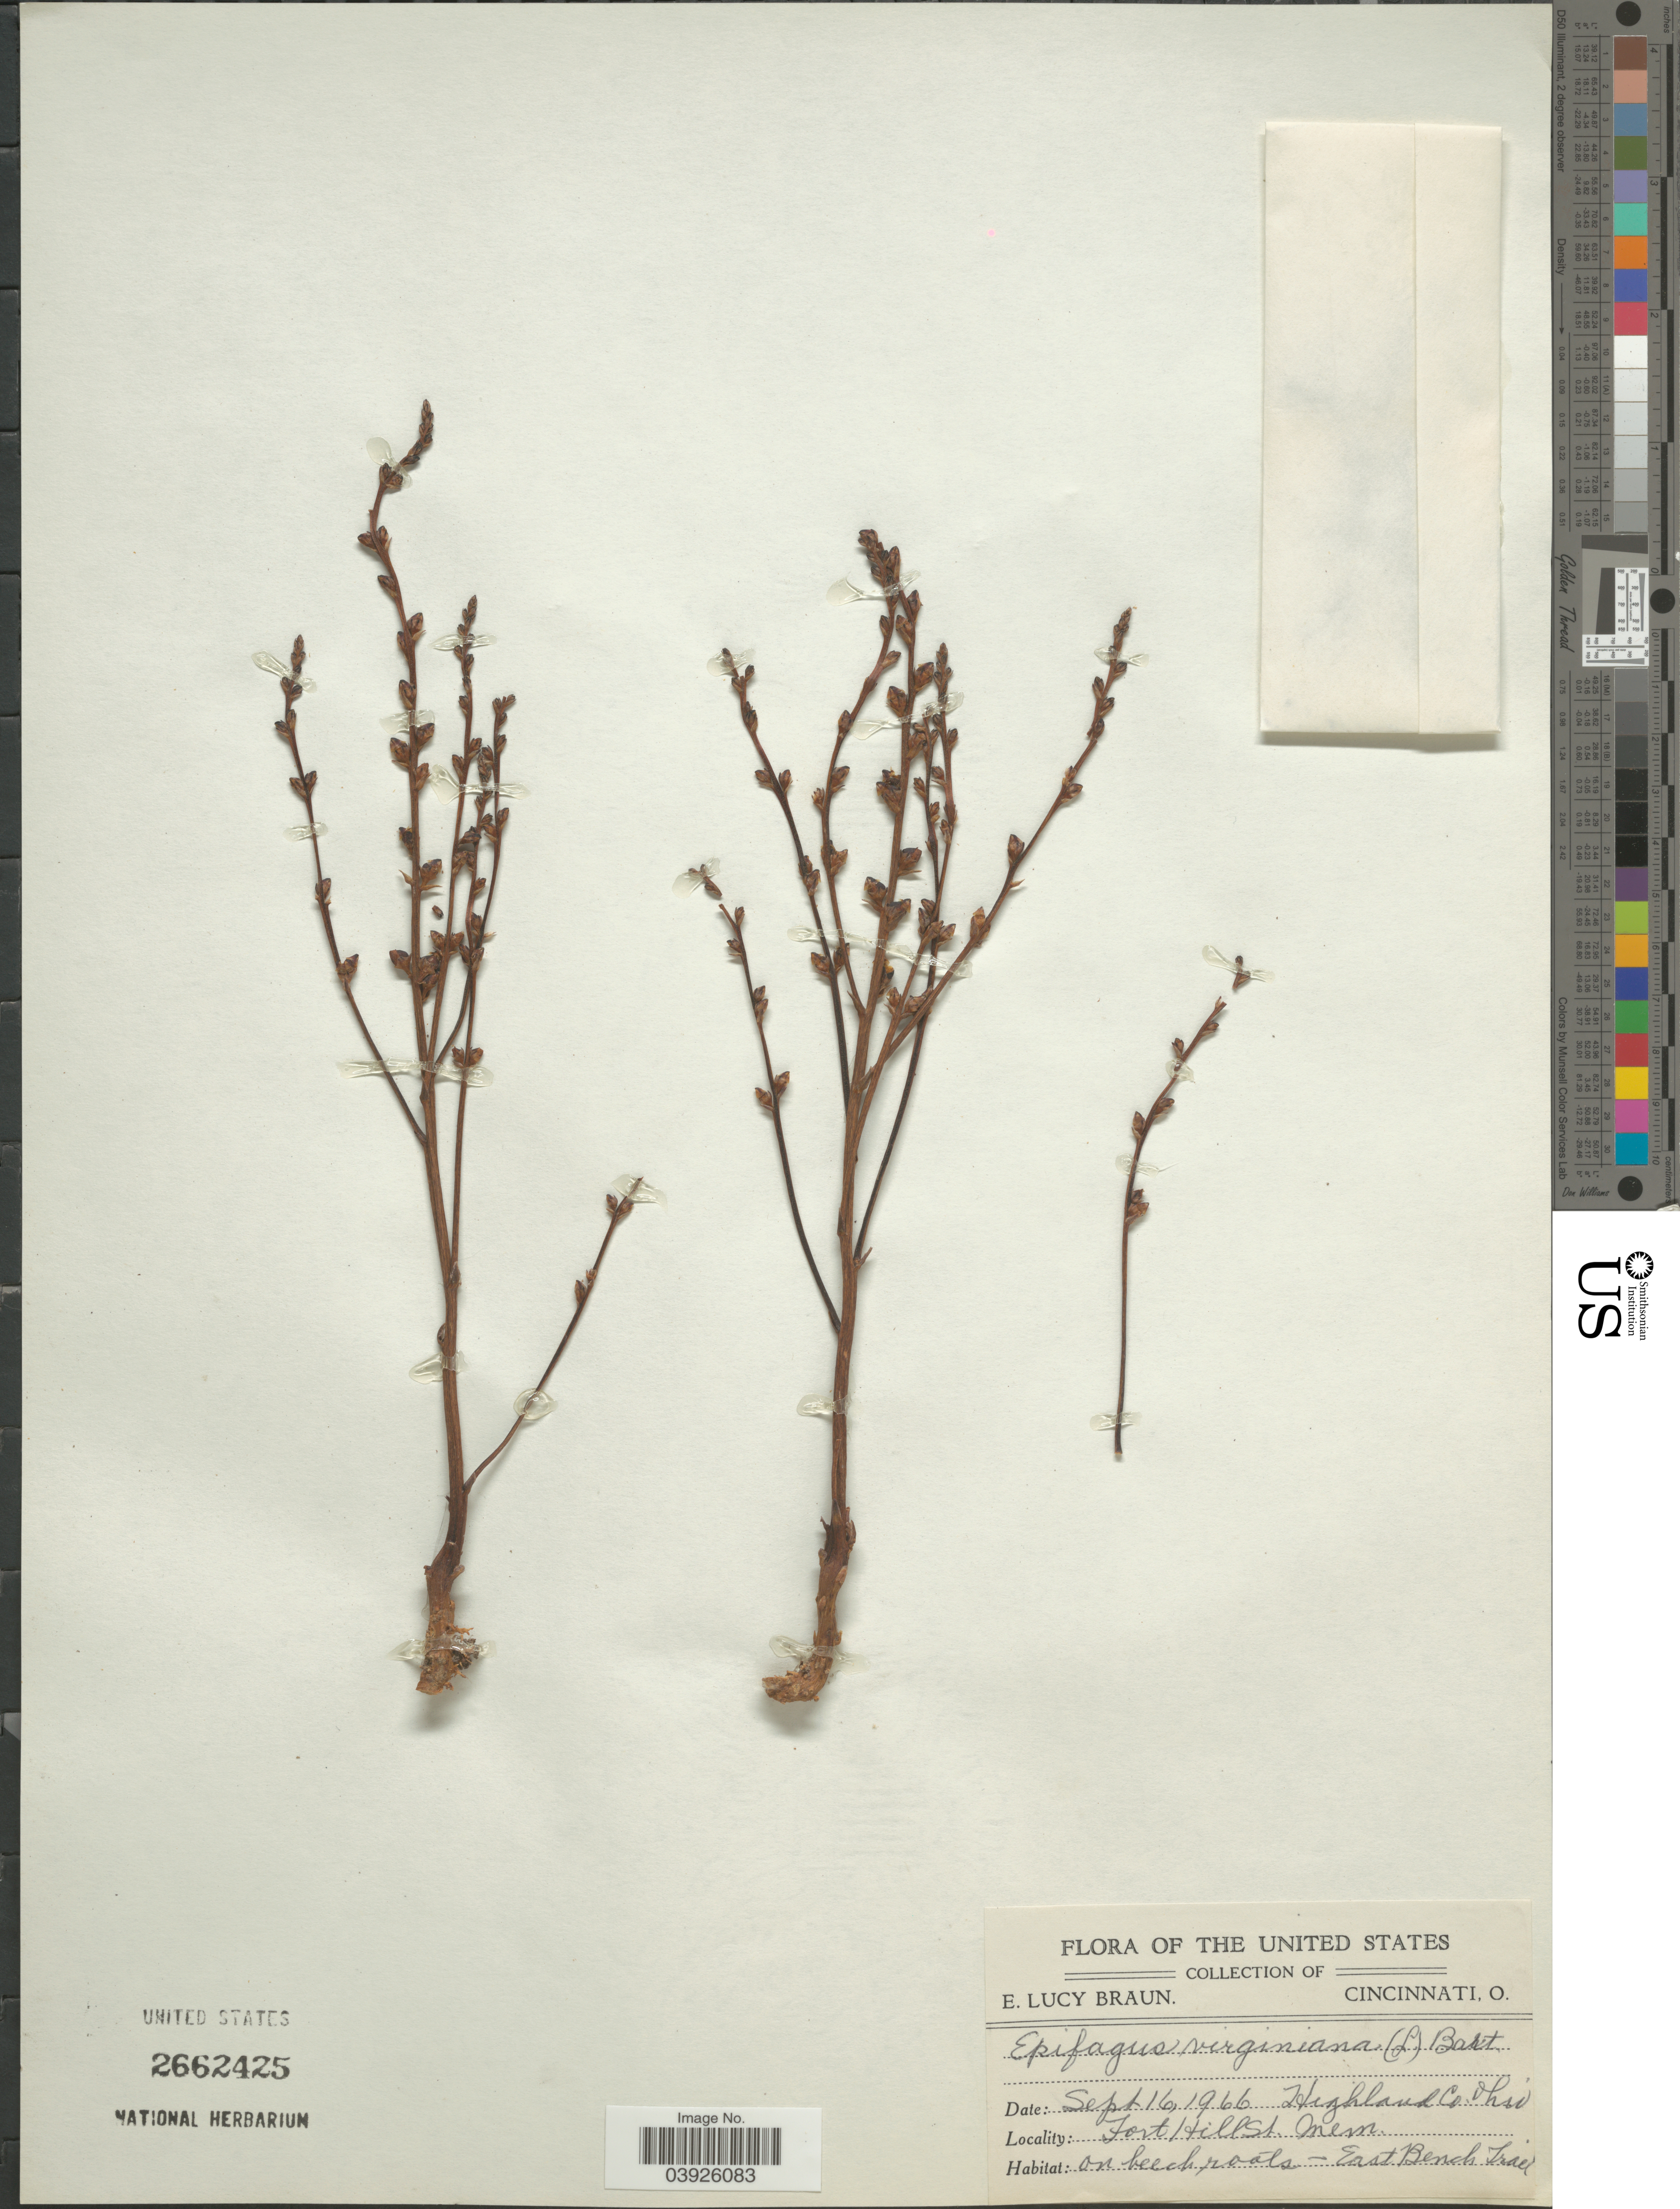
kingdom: Plantae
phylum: Tracheophyta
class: Magnoliopsida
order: Lamiales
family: Orobanchaceae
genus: Epifagus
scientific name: Epifagus virginiana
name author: (L.) W.P.C. Barton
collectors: E. L. Braun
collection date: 1966-09-16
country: United States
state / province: Ohio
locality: Highland Co. Fort Hill St. Onem. East Bench Trail.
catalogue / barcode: US 2662425